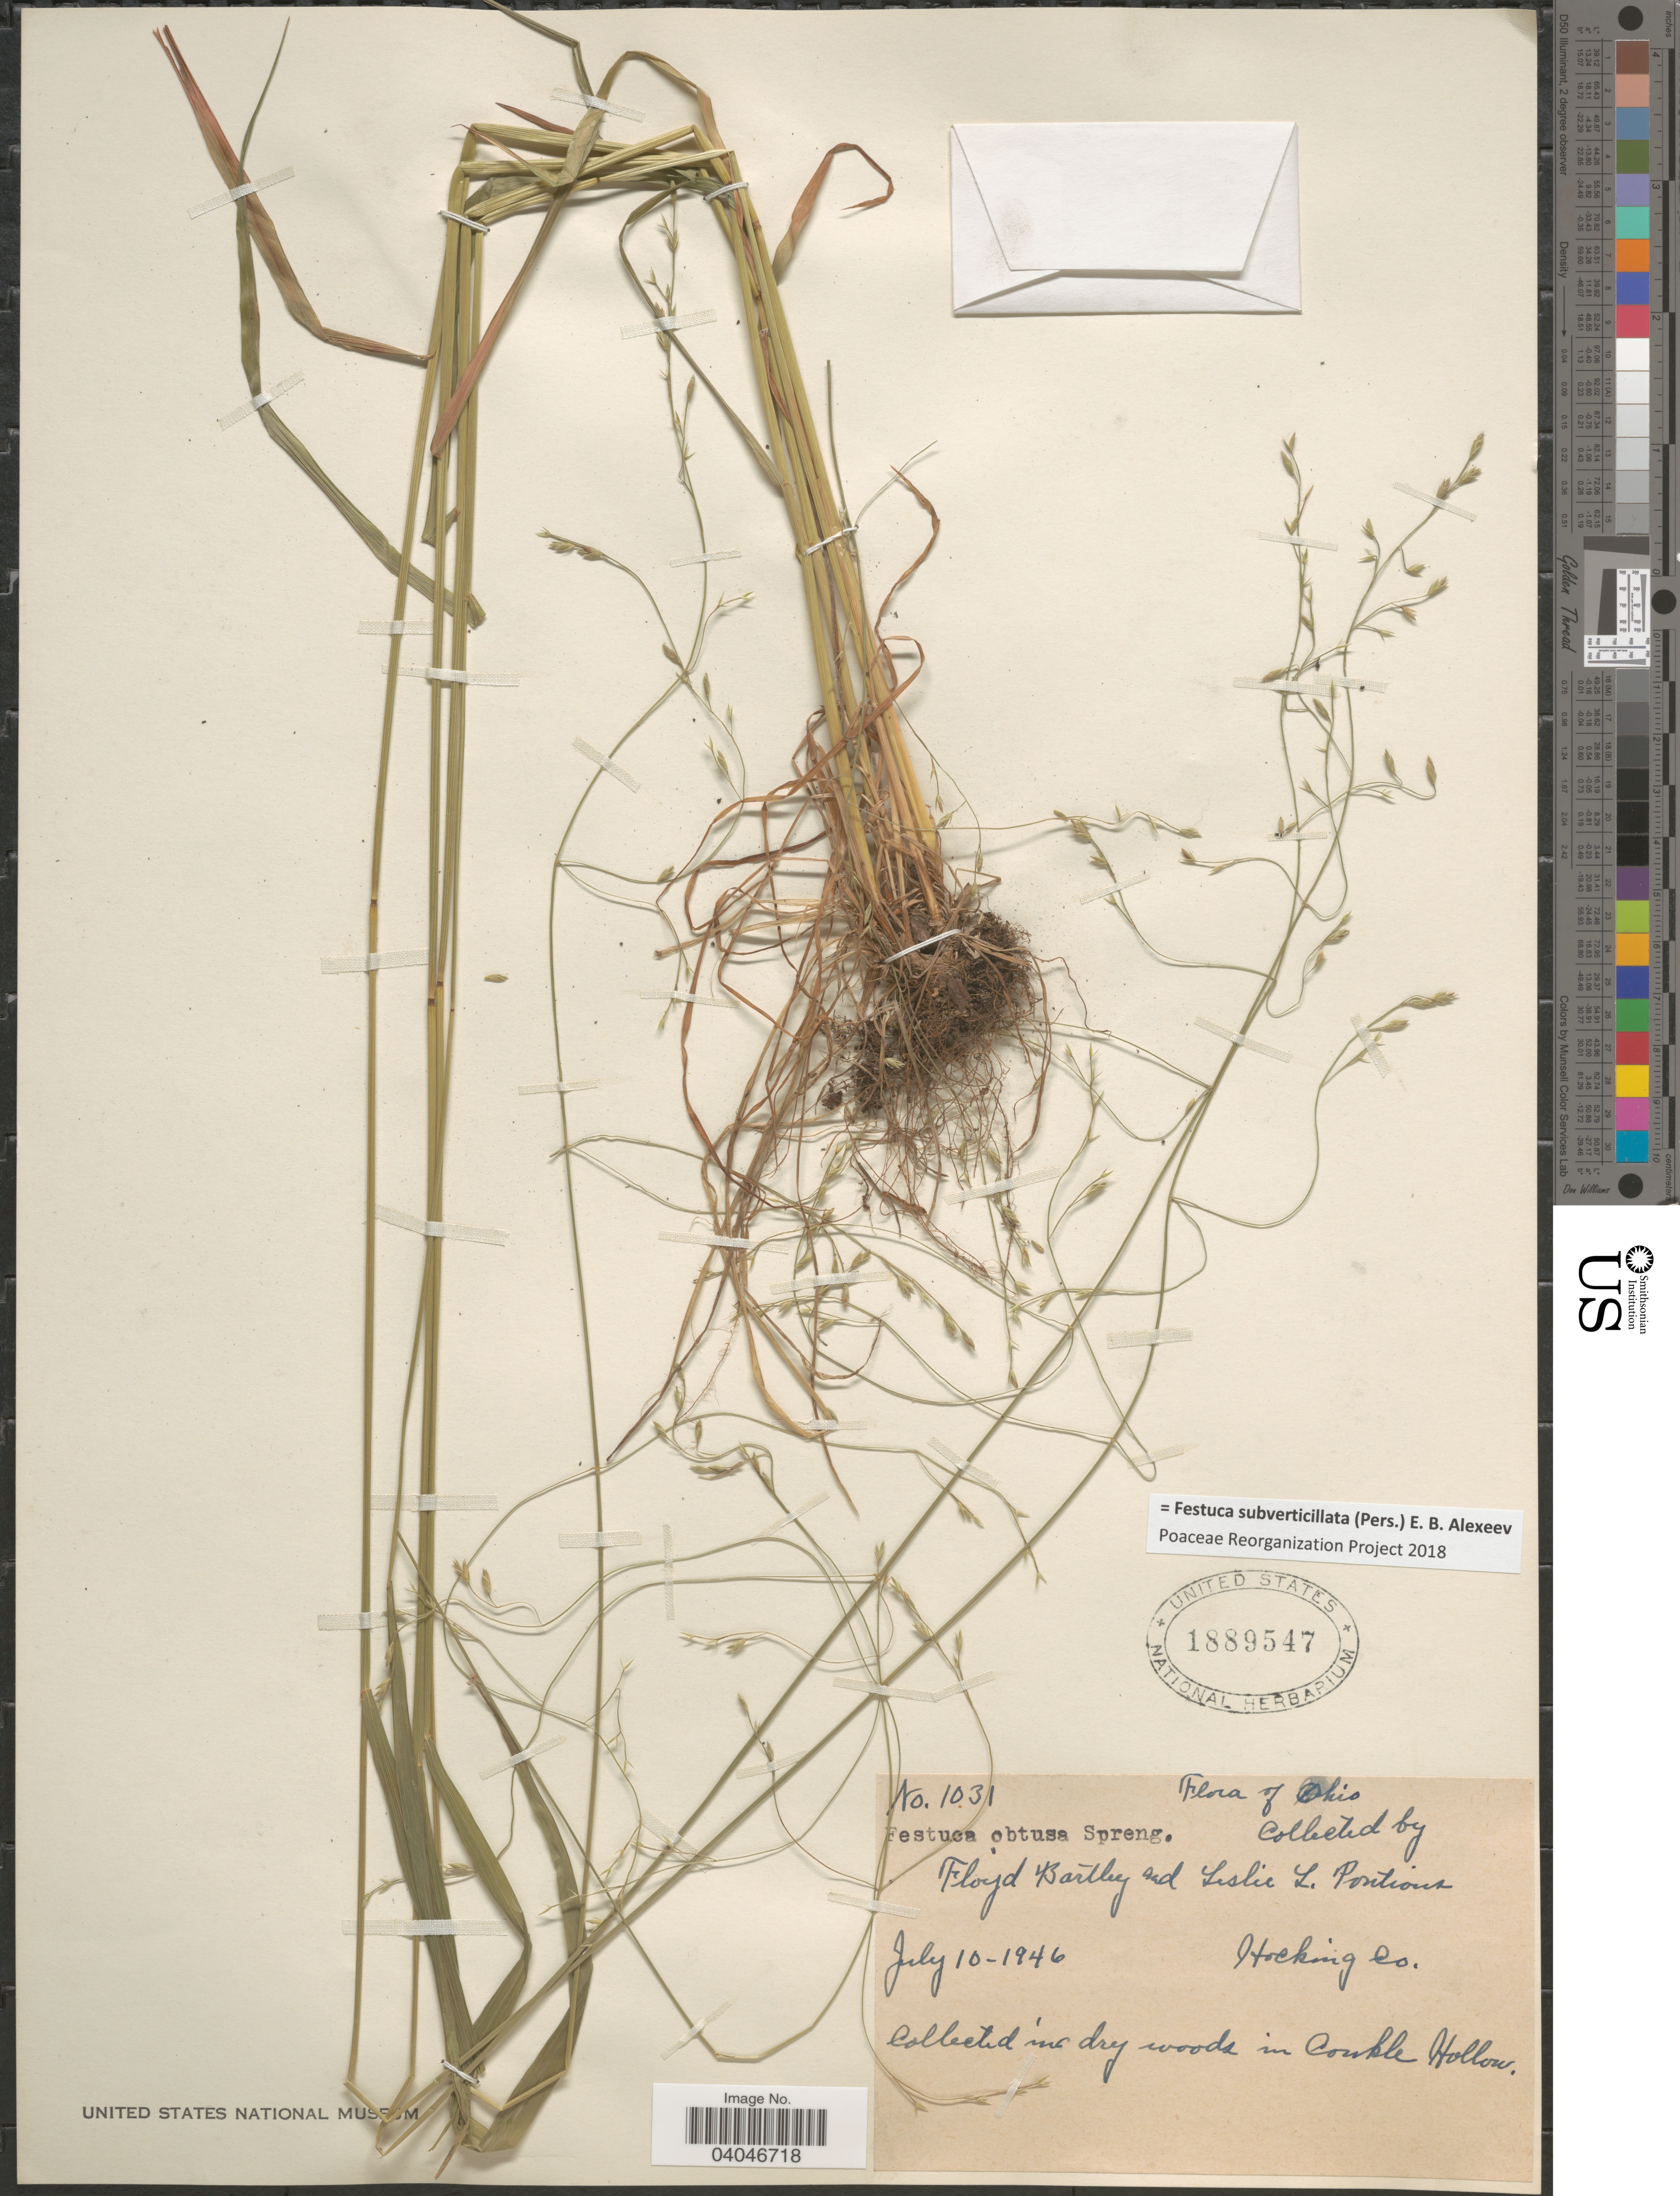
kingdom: Plantae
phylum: Tracheophyta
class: Liliopsida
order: Poales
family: Poaceae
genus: Festuca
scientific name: Festuca subverticillata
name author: (Pers.) E.B. Alexeev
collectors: F. Bartley & L. L. Pontious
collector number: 1031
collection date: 1946-07-10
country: United States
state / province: Ohio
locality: Hocking Co. In dry woods in Conkle's Hollow.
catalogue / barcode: US 1889547